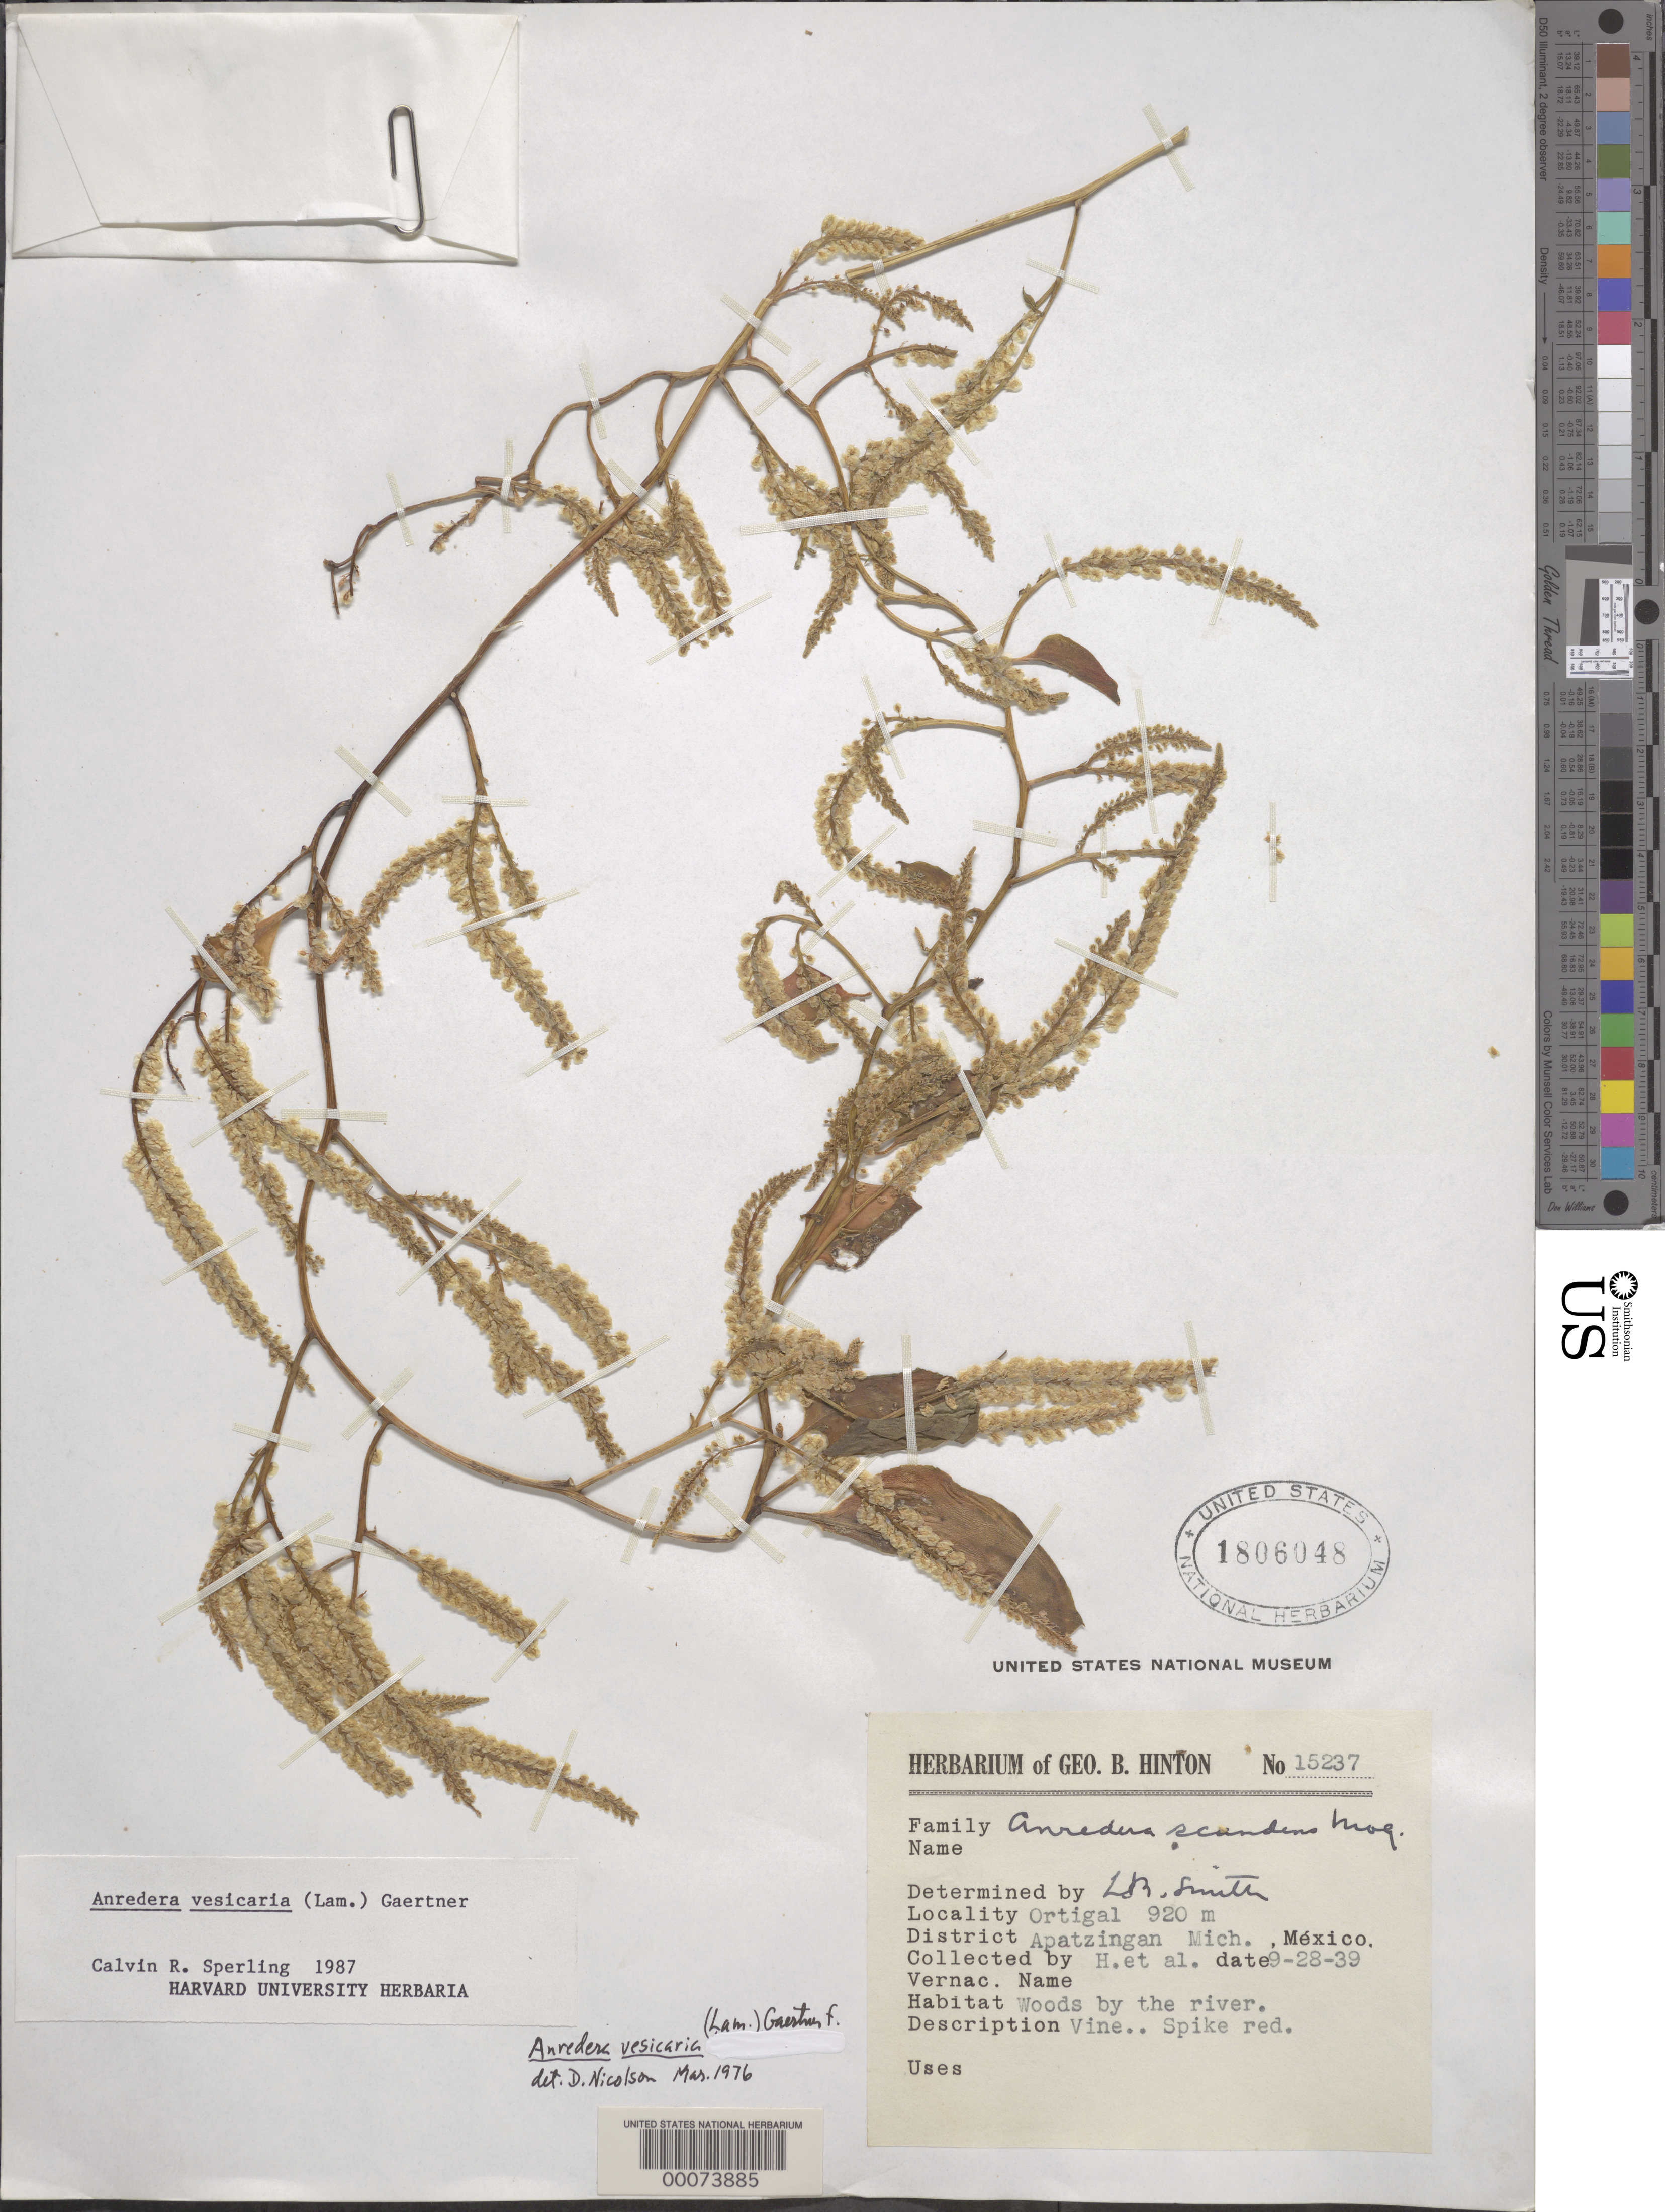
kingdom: Plantae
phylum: Tracheophyta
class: Magnoliopsida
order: Caryophyllales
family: Basellaceae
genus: Anredera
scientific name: Anredera vesicaria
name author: (Lam.) C.F. Gaertn.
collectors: G. B. Hinton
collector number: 15237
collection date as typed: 28 Sep 1939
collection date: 1939-09-28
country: Mexico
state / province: Michoacán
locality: Ortigal in Apatzingan district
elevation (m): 920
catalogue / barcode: US 1806048